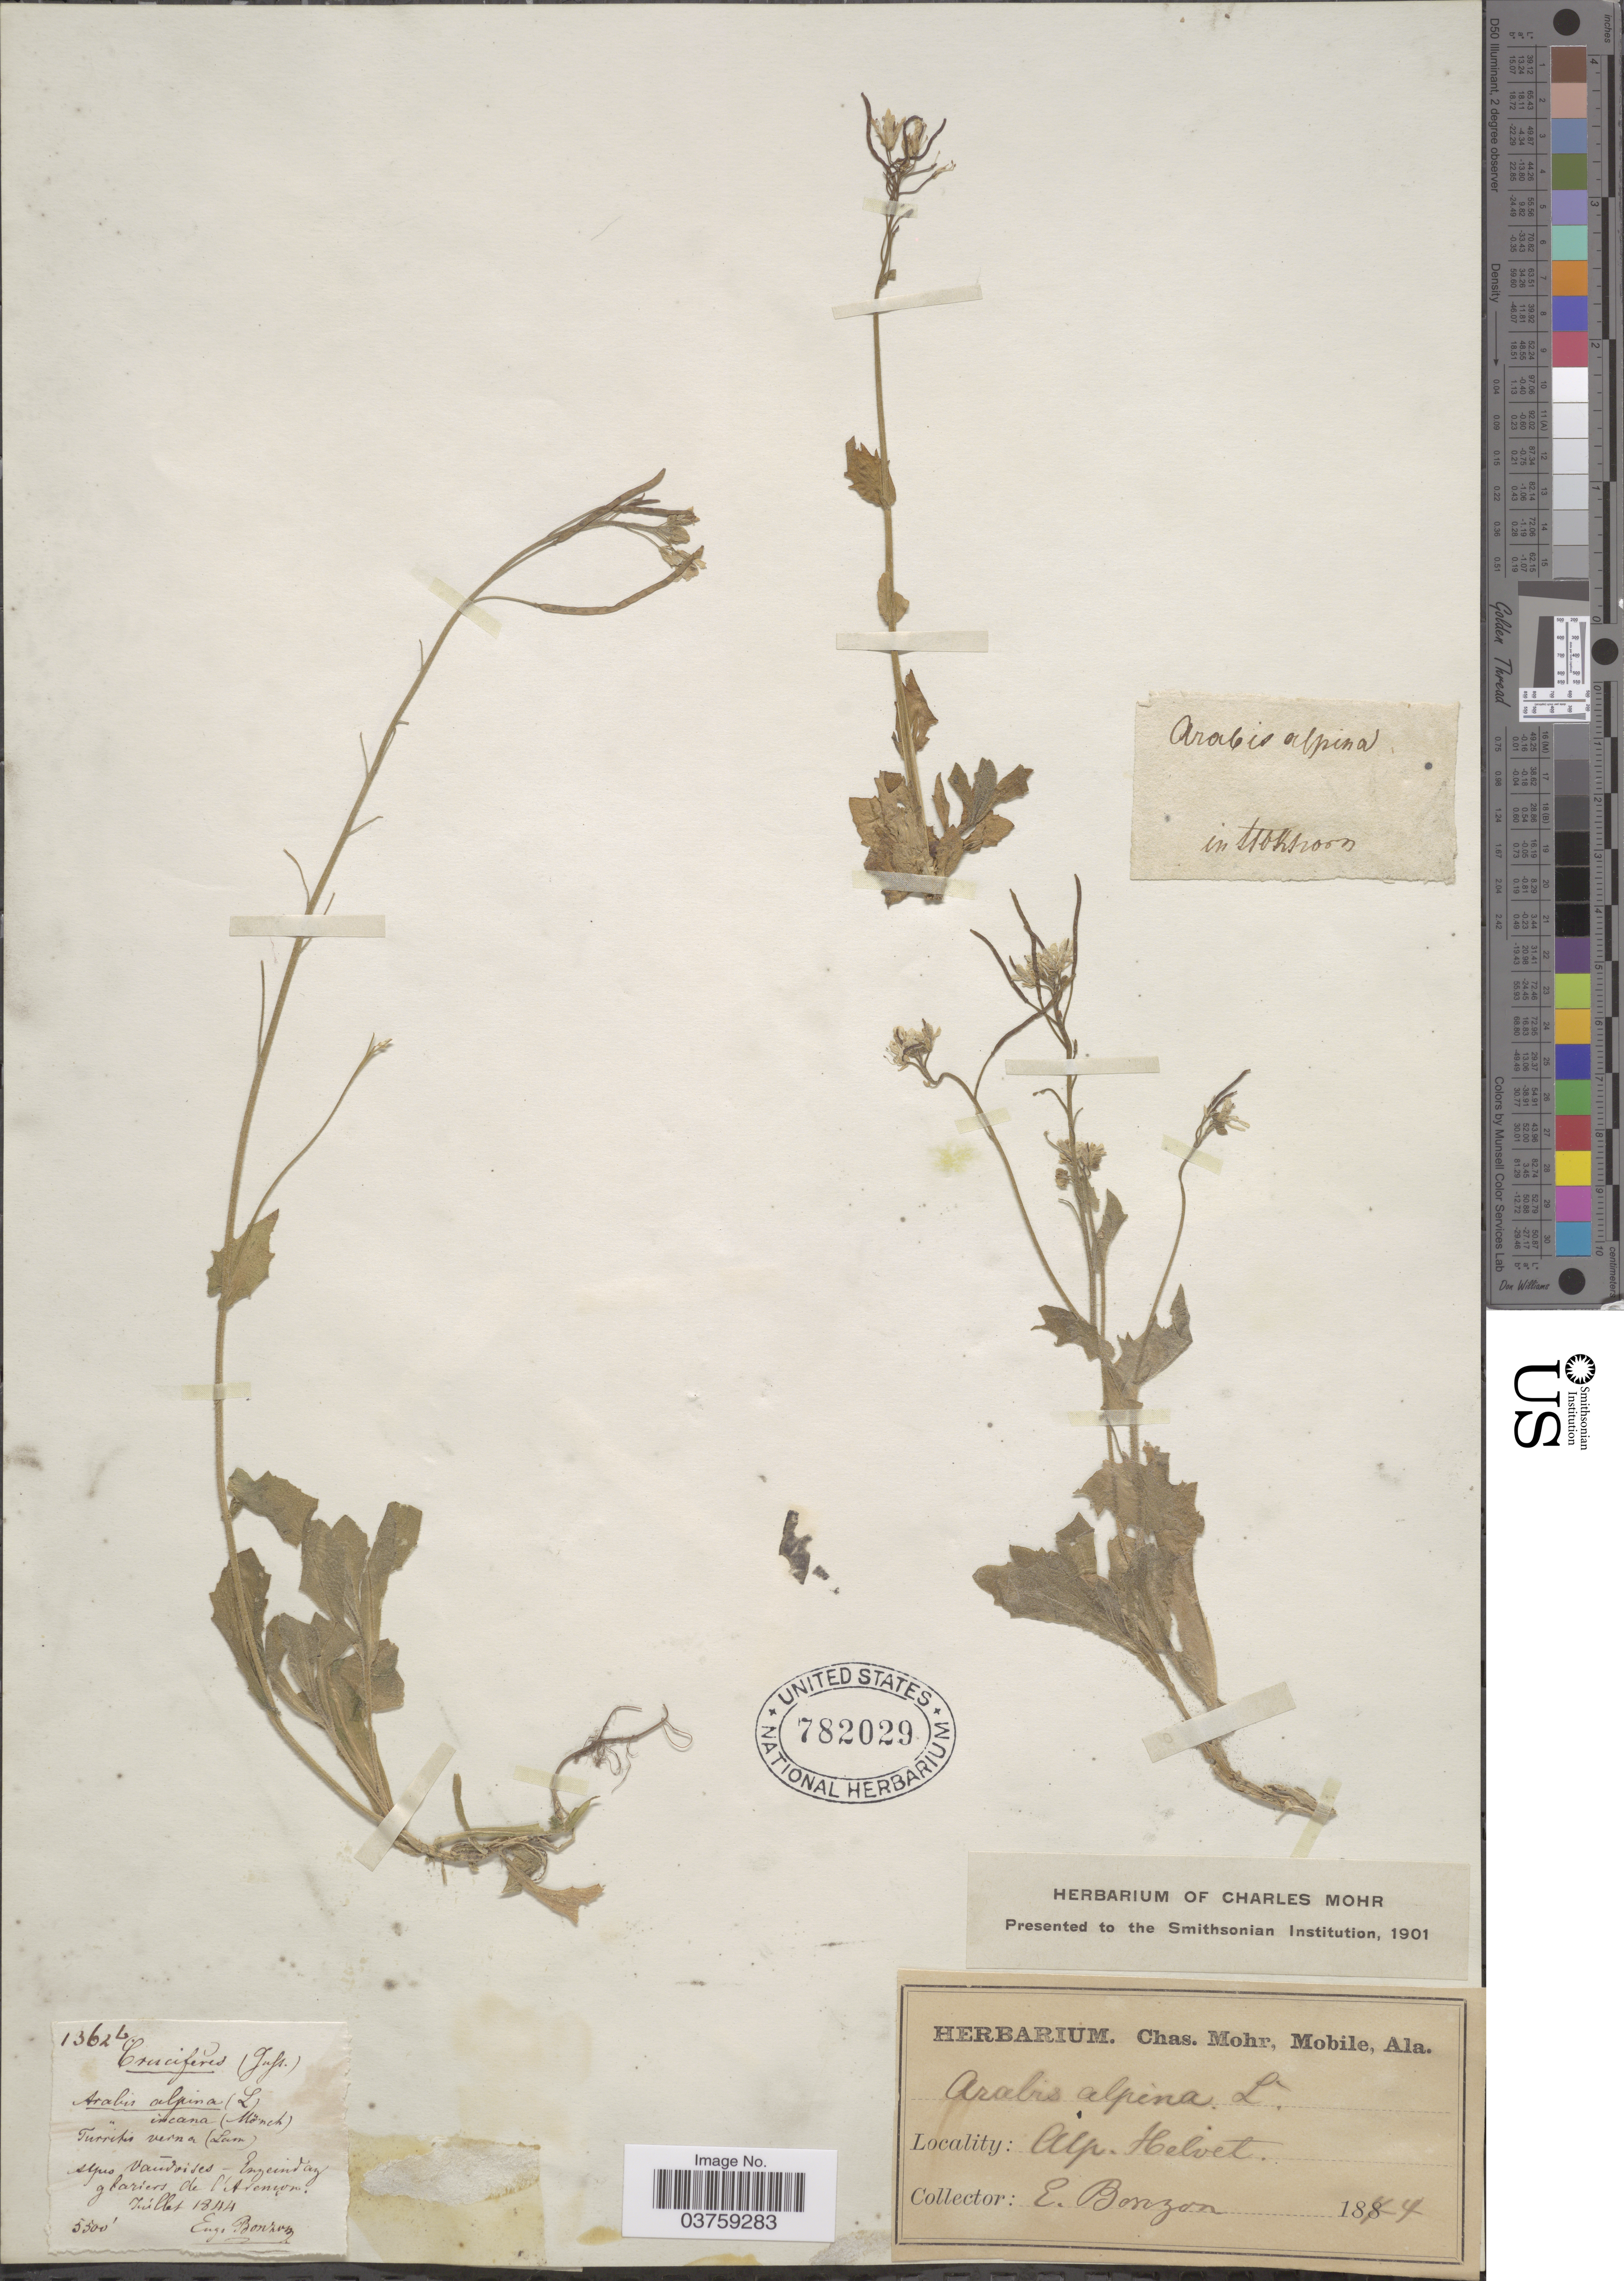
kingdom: Plantae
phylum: Tracheophyta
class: Magnoliopsida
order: Brassicales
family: Brassicaceae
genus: Arabis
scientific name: Arabis alpina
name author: L.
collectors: E. Bonzon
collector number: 1362b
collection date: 1844-07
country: Switzerland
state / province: Vaud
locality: Alp. Helvet. Alpus Vandoises - Anzeindaz glariers de l'Aremon.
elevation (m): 1676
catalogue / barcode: US 782029